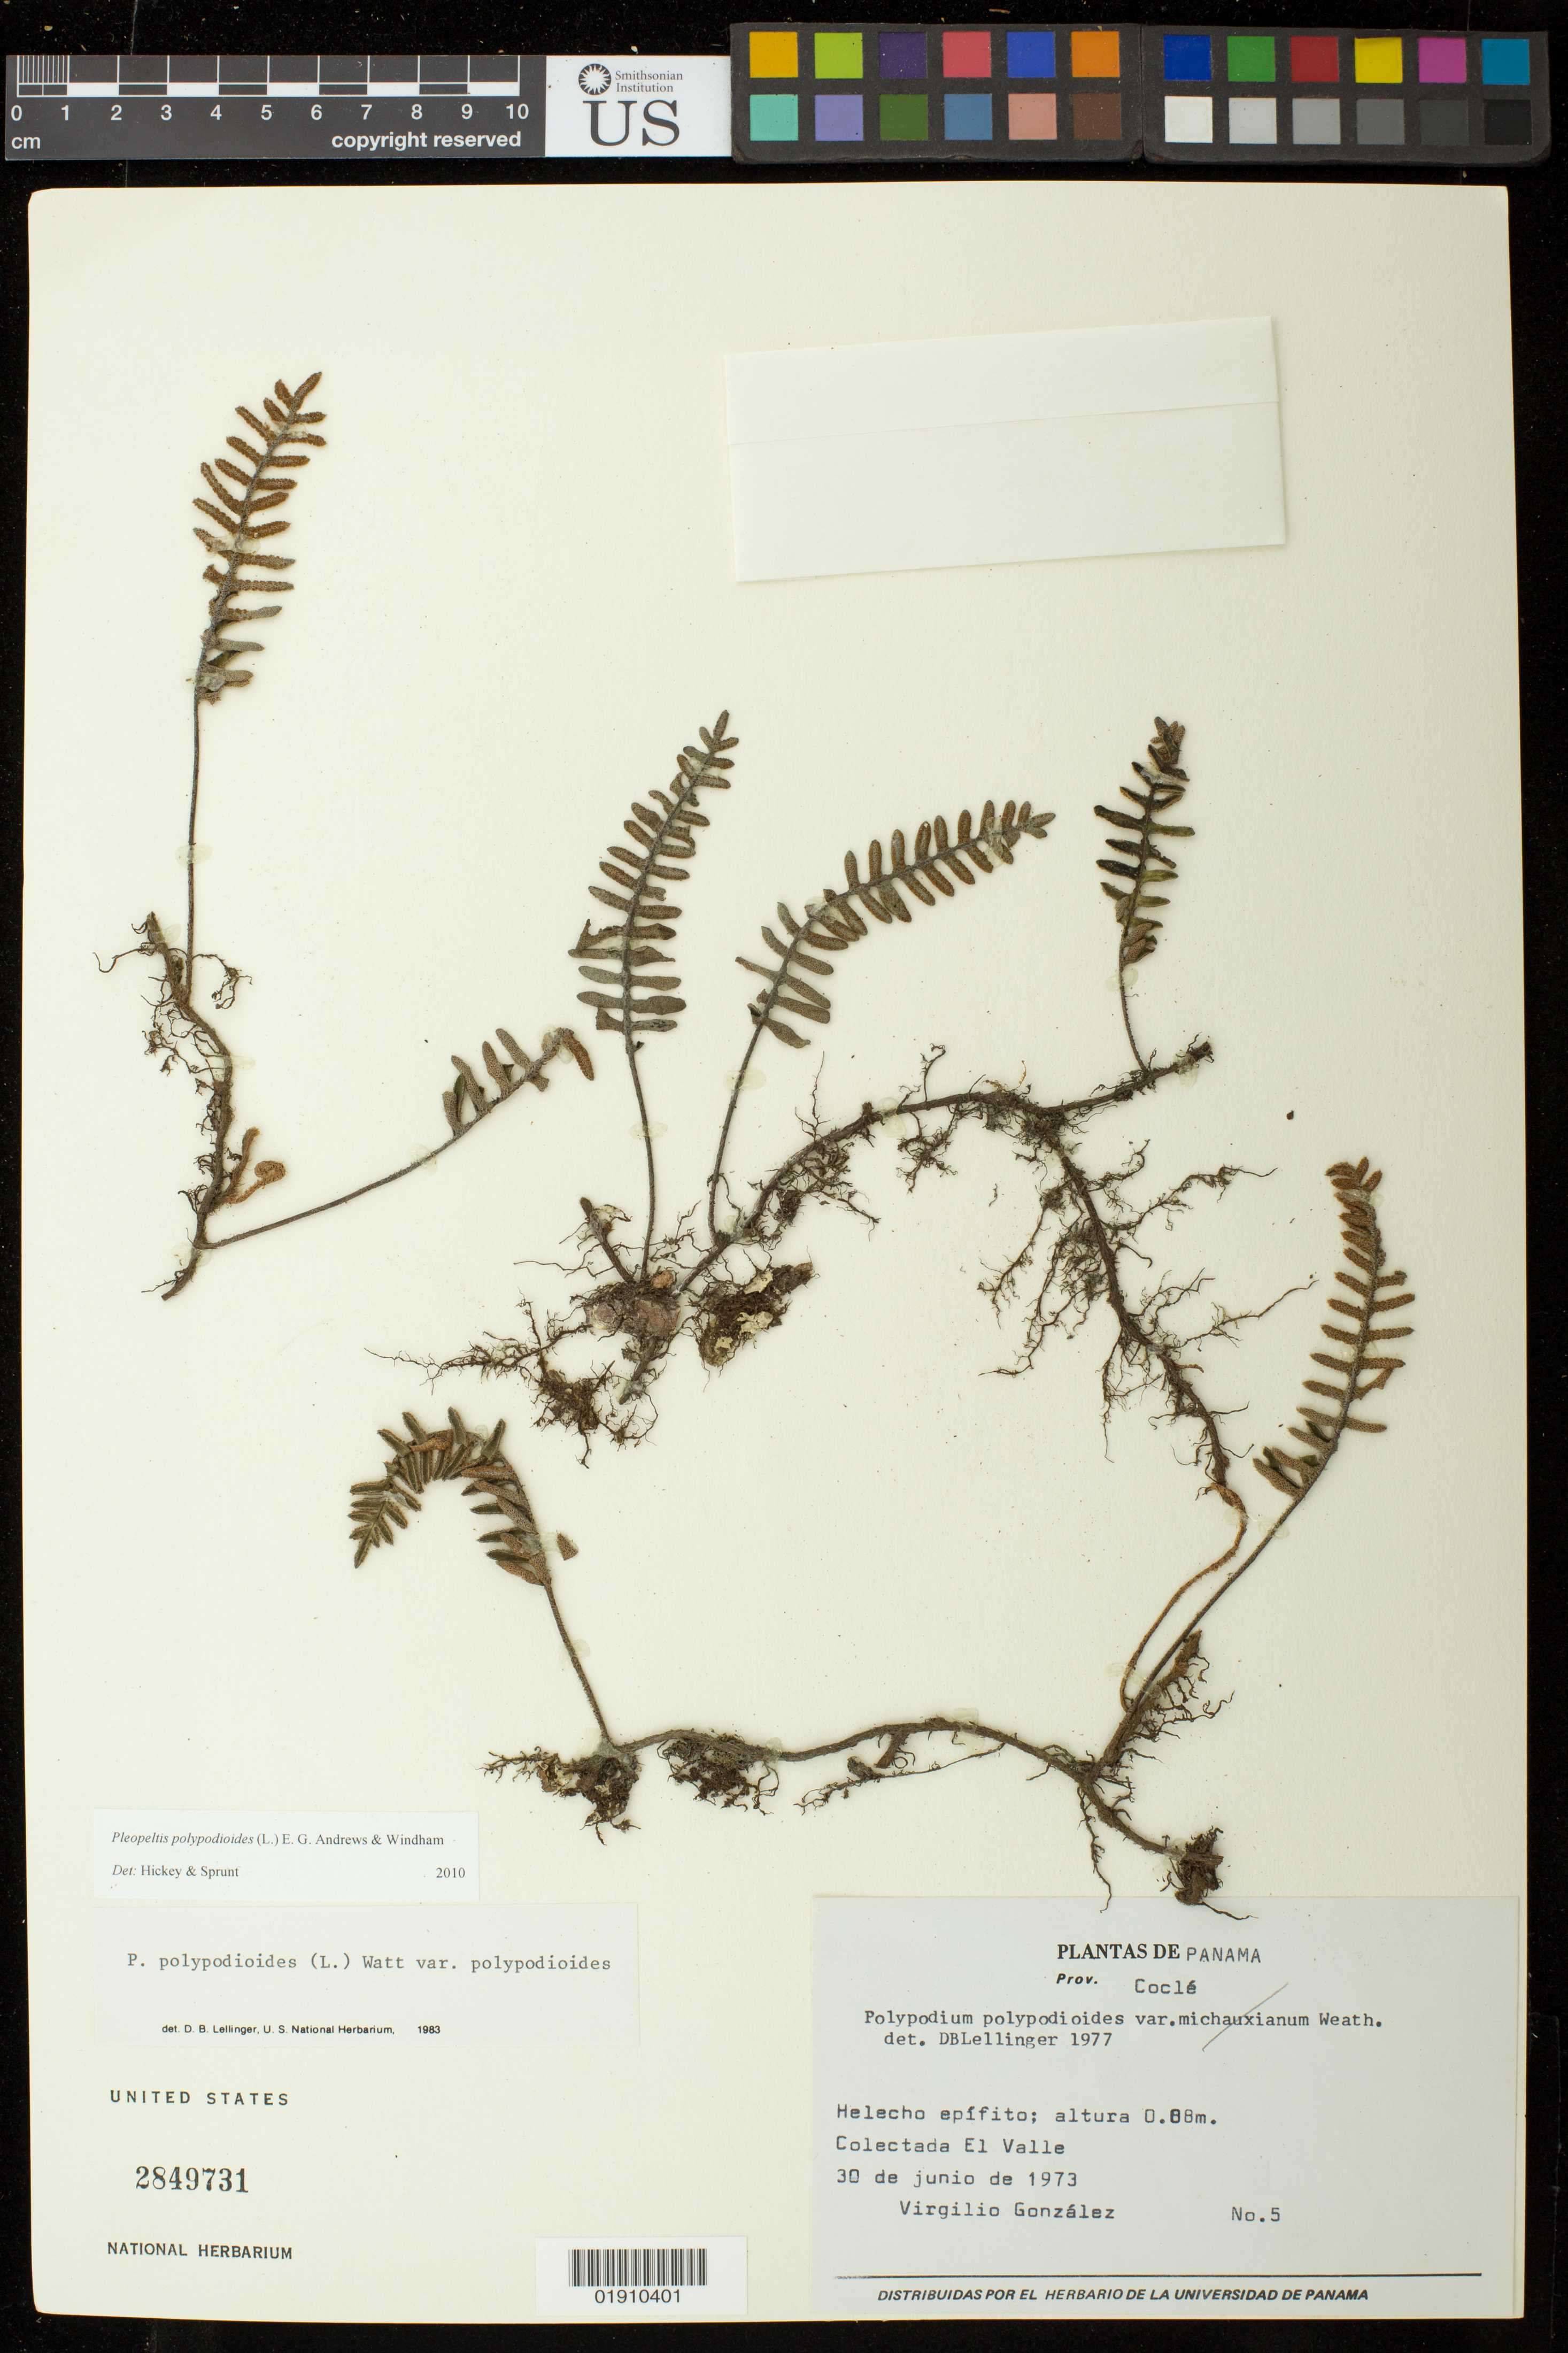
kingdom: Plantae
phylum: Tracheophyta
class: Polypodiopsida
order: Polypodiales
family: Polypodiaceae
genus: Pleopeltis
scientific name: Pleopeltis polypodioides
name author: (L.) E.G. Andrews & Windham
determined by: Hickey, R. J.; Sprunt, S. V.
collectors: V. Gonzalez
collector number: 5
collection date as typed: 30 de junio de 1973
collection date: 1973-06-30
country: Panama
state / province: Coclé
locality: Panama, Coclé, Colectada El Valle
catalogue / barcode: US 2849731